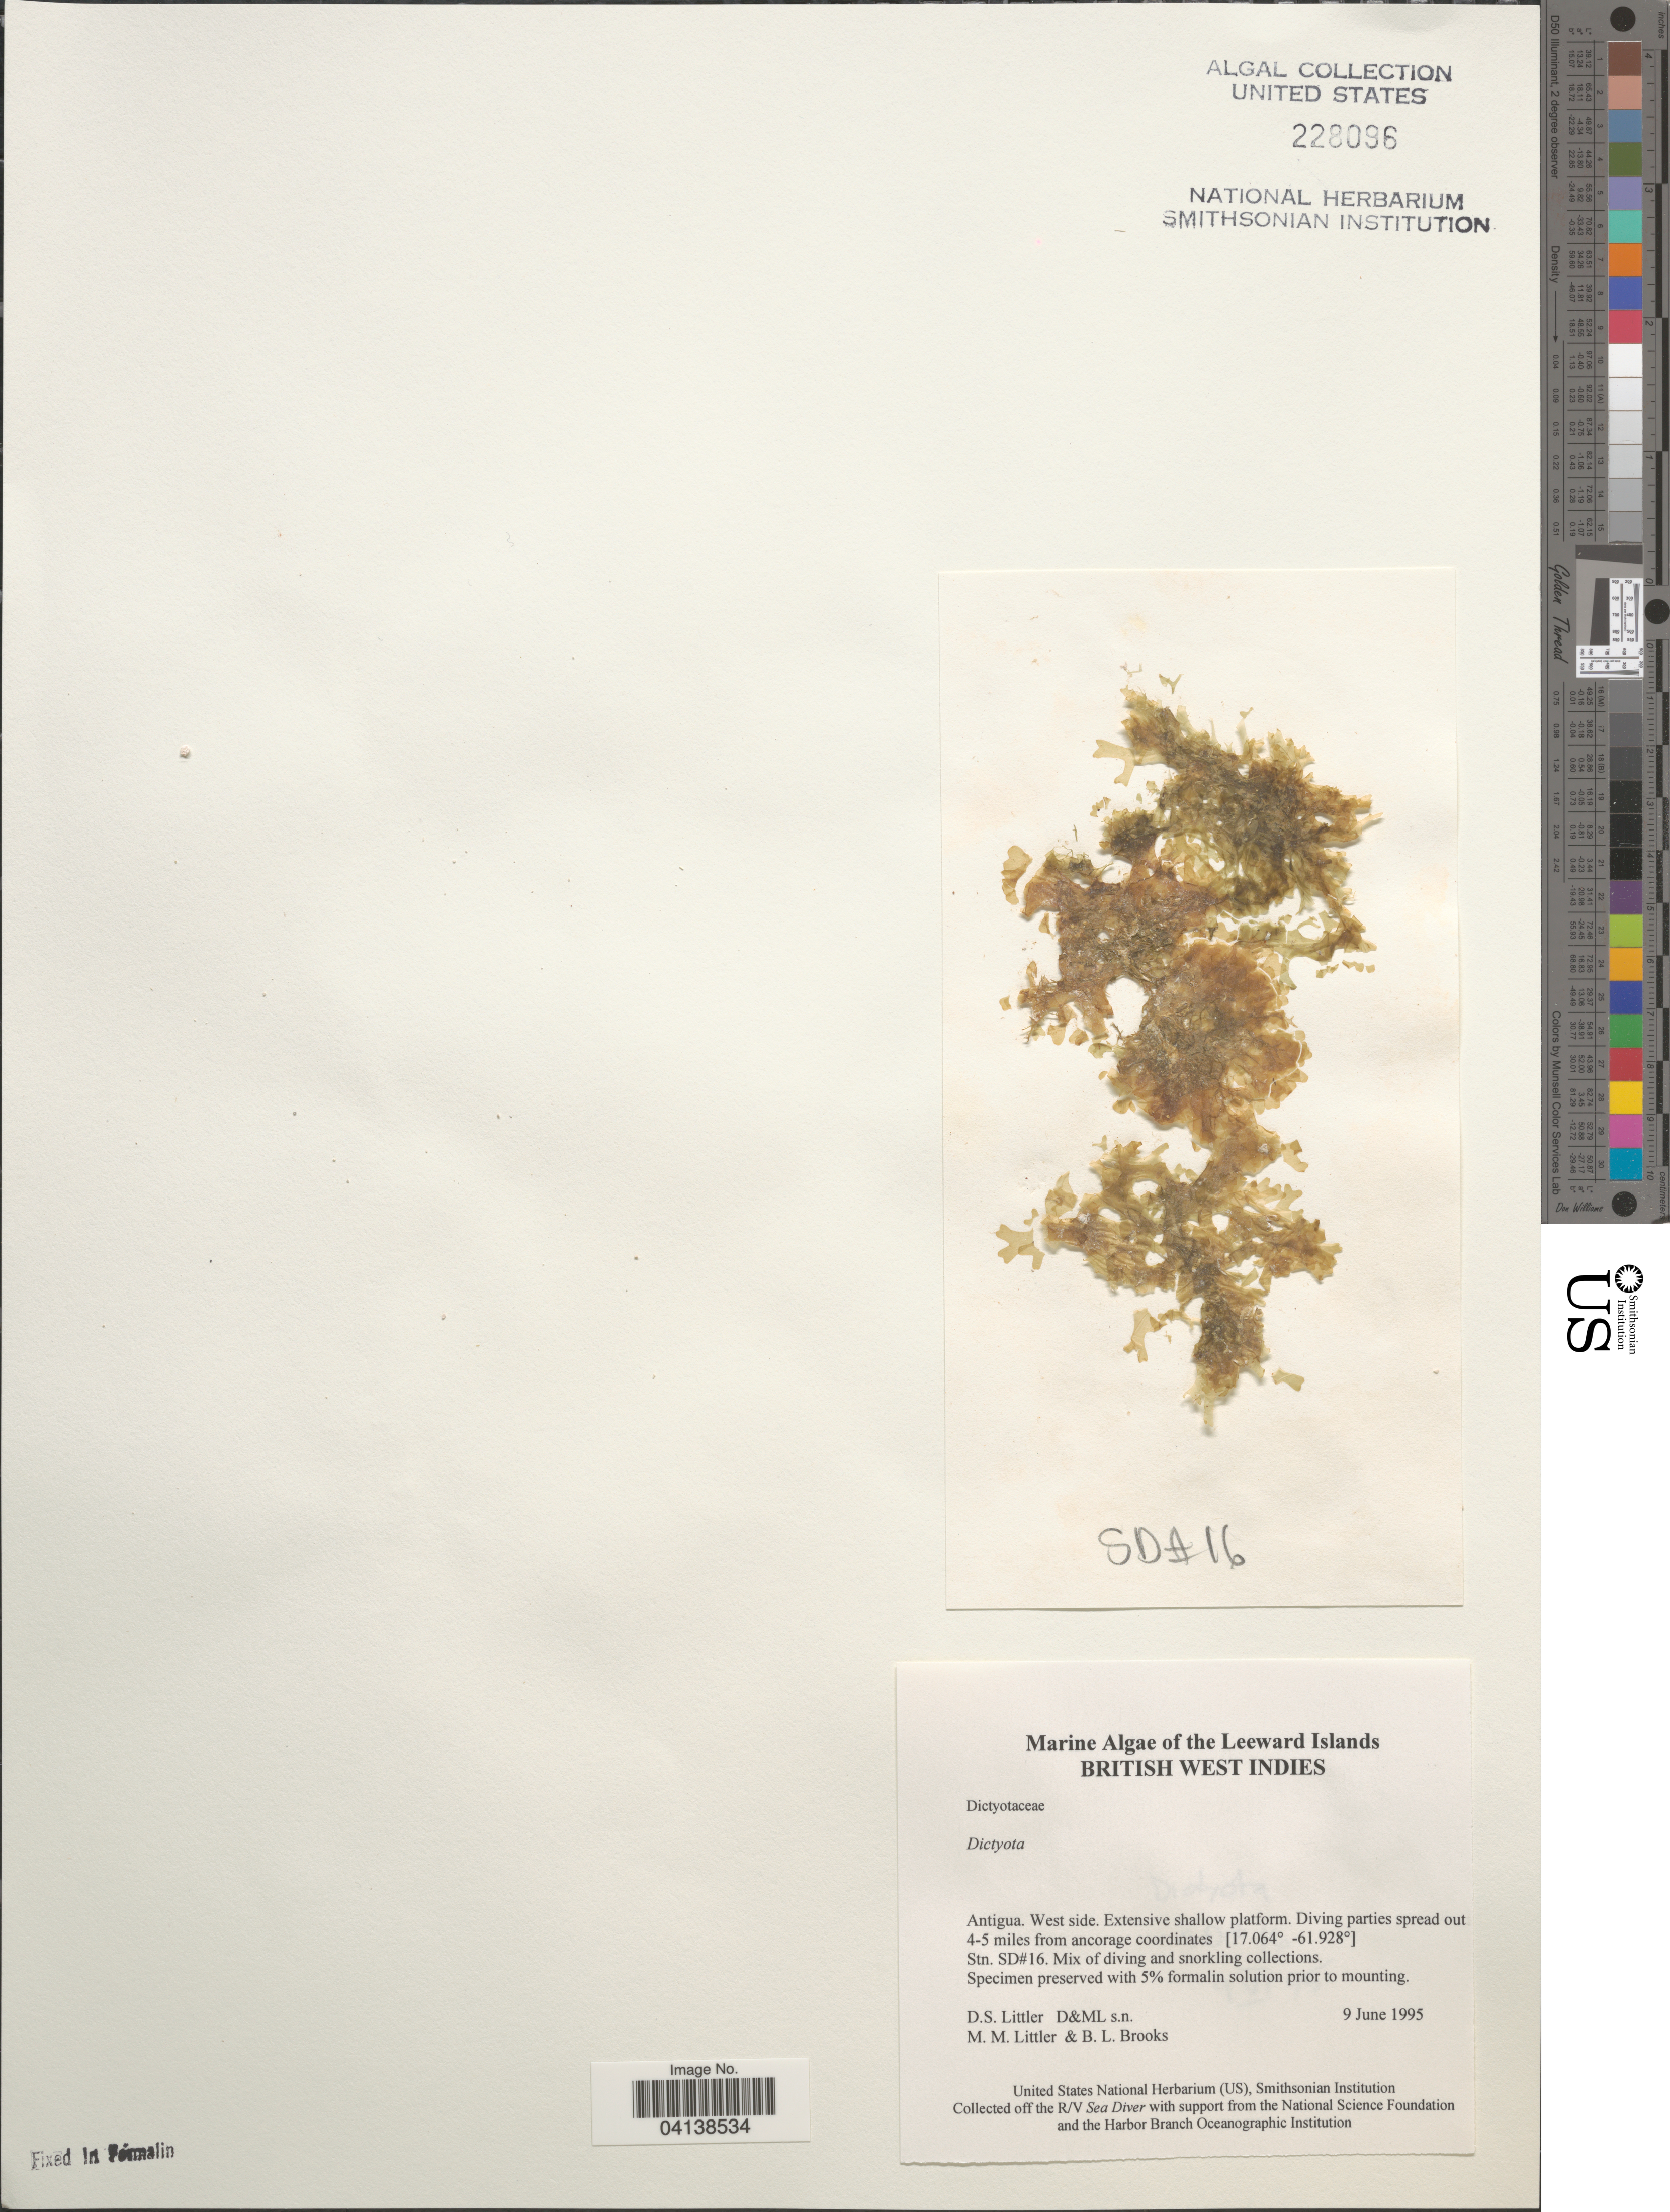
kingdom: Chromista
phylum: Ochrophyta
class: Phaeophyceae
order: Dictyotales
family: Dictyotaceae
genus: Dictyota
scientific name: Dictyota sp.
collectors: D. S. Littler & B. Brooks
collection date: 1995-06-09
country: Antigua and Barbuda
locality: Leeward Islands. British West Indies. Antigua. West side. Extensive shallow platform. Diving parties spread out 4-5 milies from ancorage coordinates. Stn. SD#16.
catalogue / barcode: US 228096